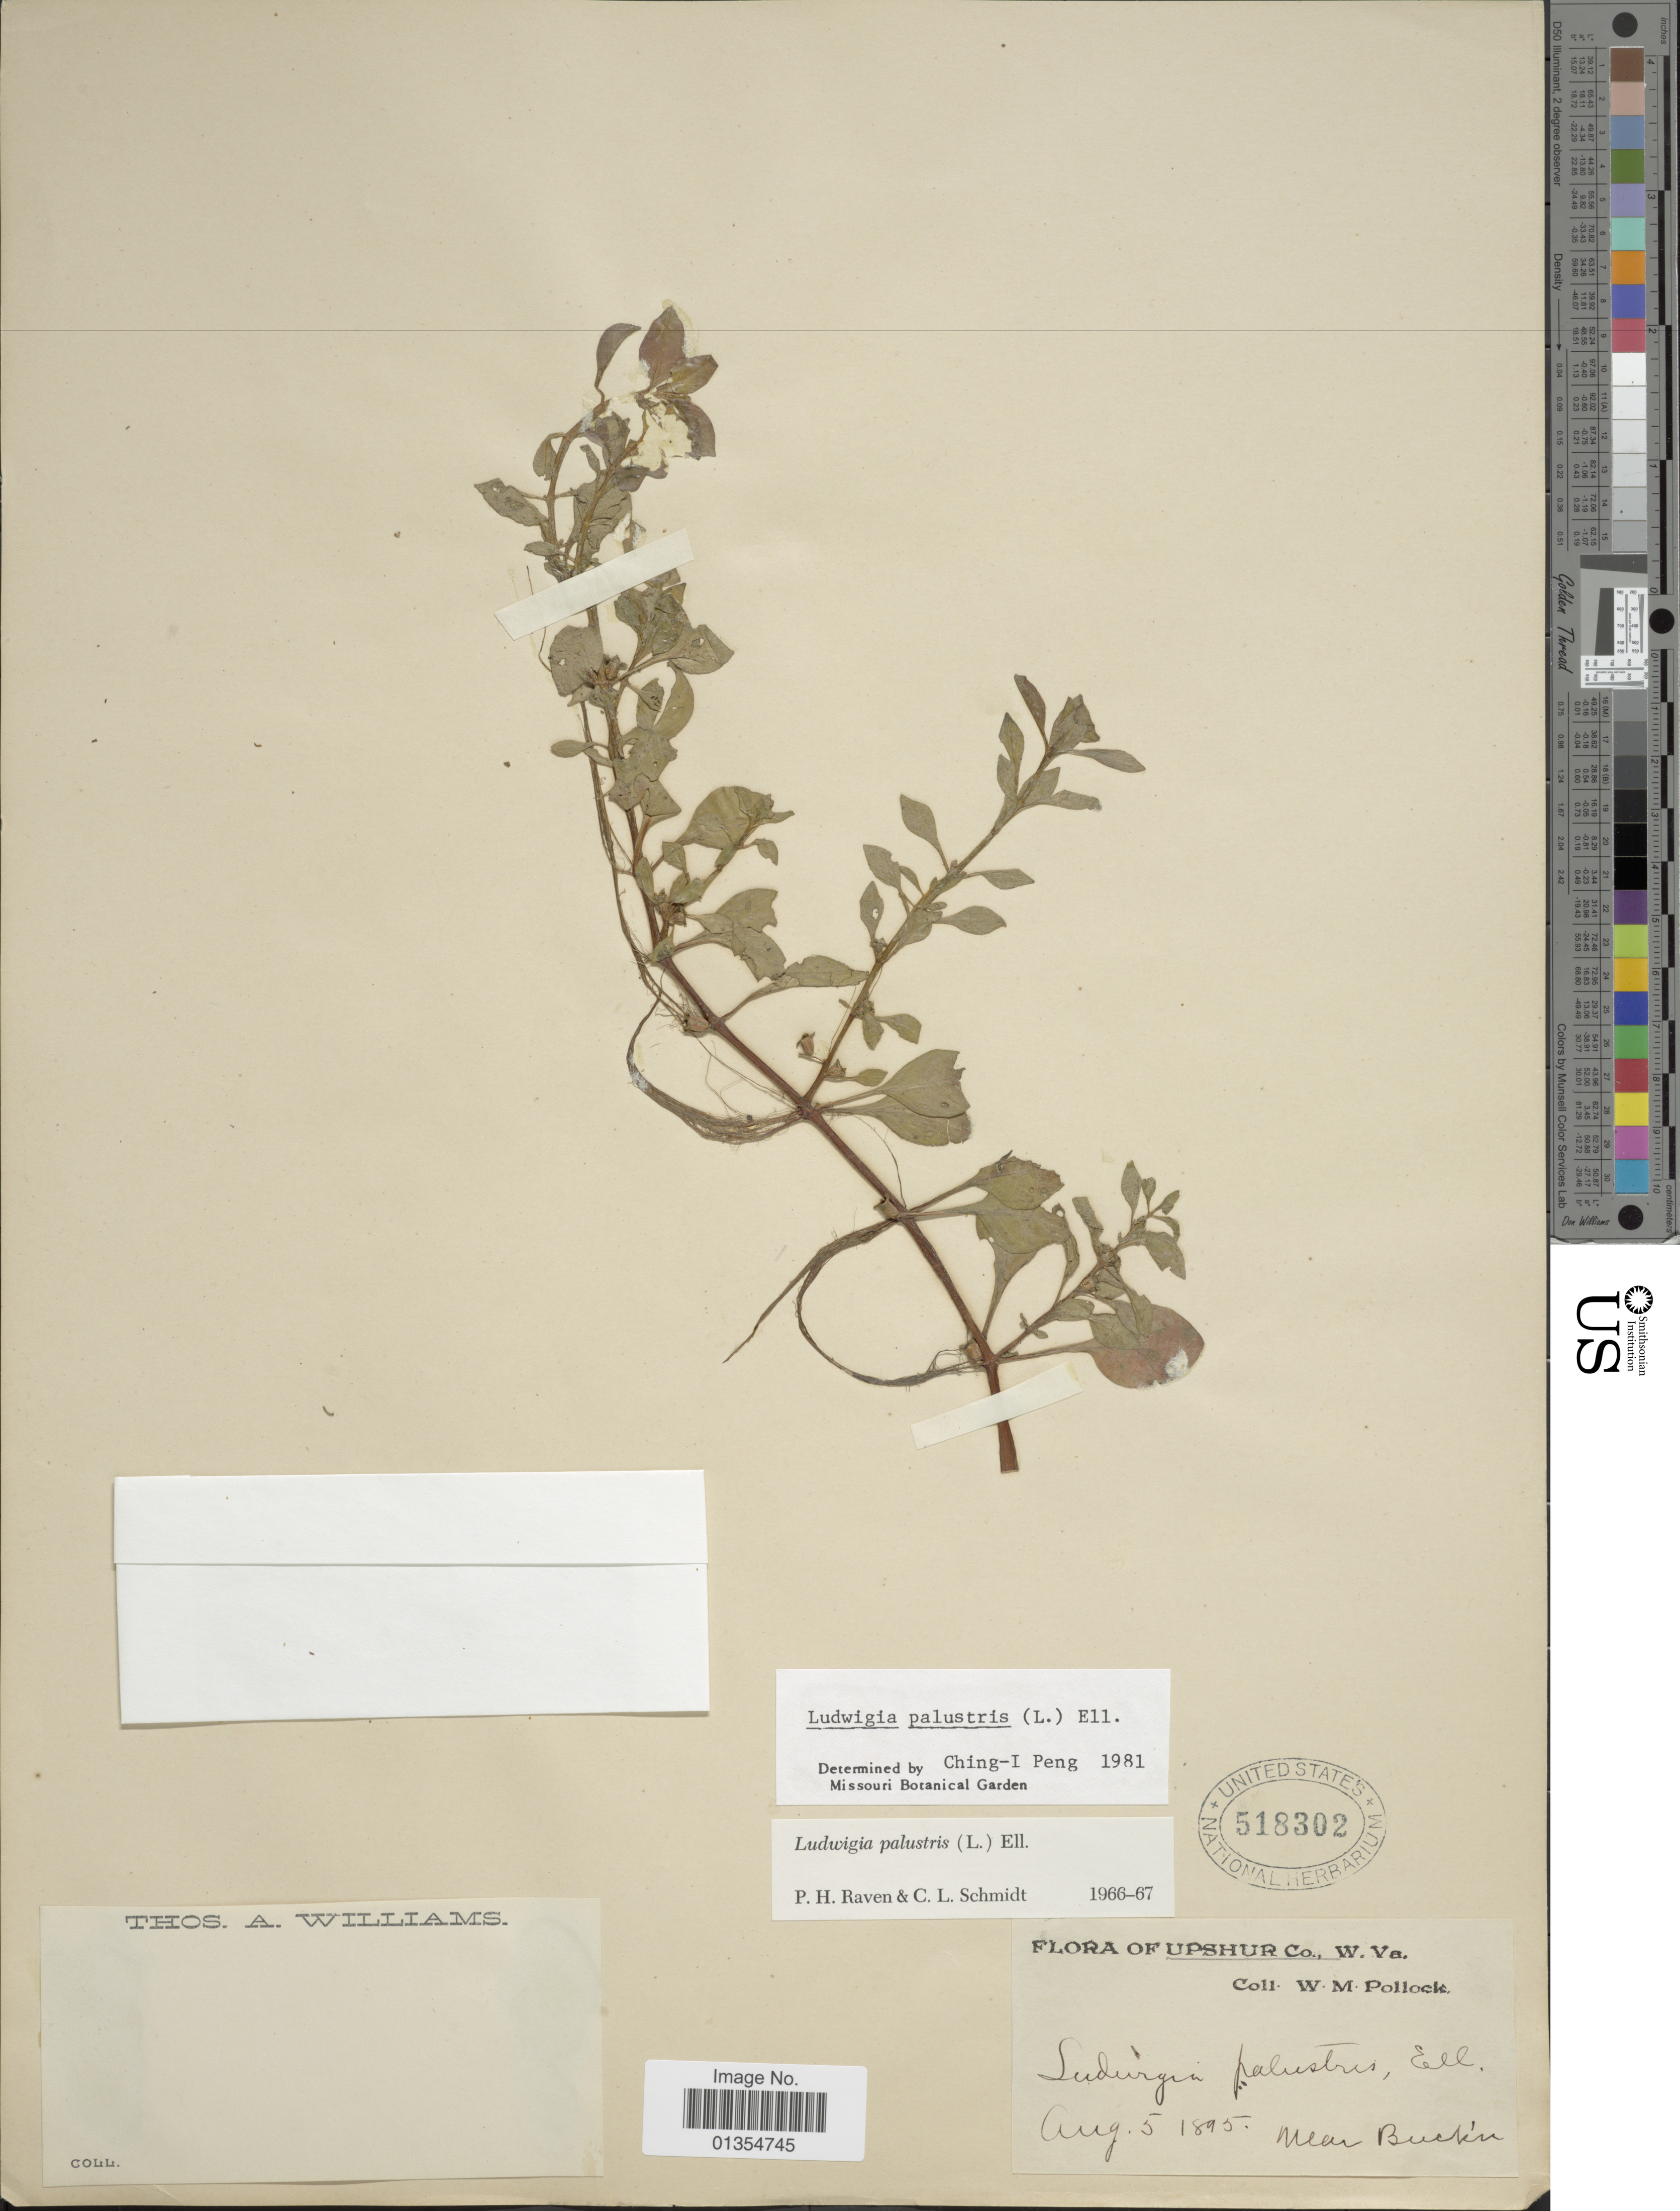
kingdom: Plantae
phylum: Tracheophyta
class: Magnoliopsida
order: Myrtales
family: Onagraceae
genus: Ludwigia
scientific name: Ludwigia palustris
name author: (L.) Elliott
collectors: W. M. Pollock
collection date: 1895-08-05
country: United States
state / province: West Virginia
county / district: Upshur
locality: W.Va.near Buck'n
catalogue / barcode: US 518302